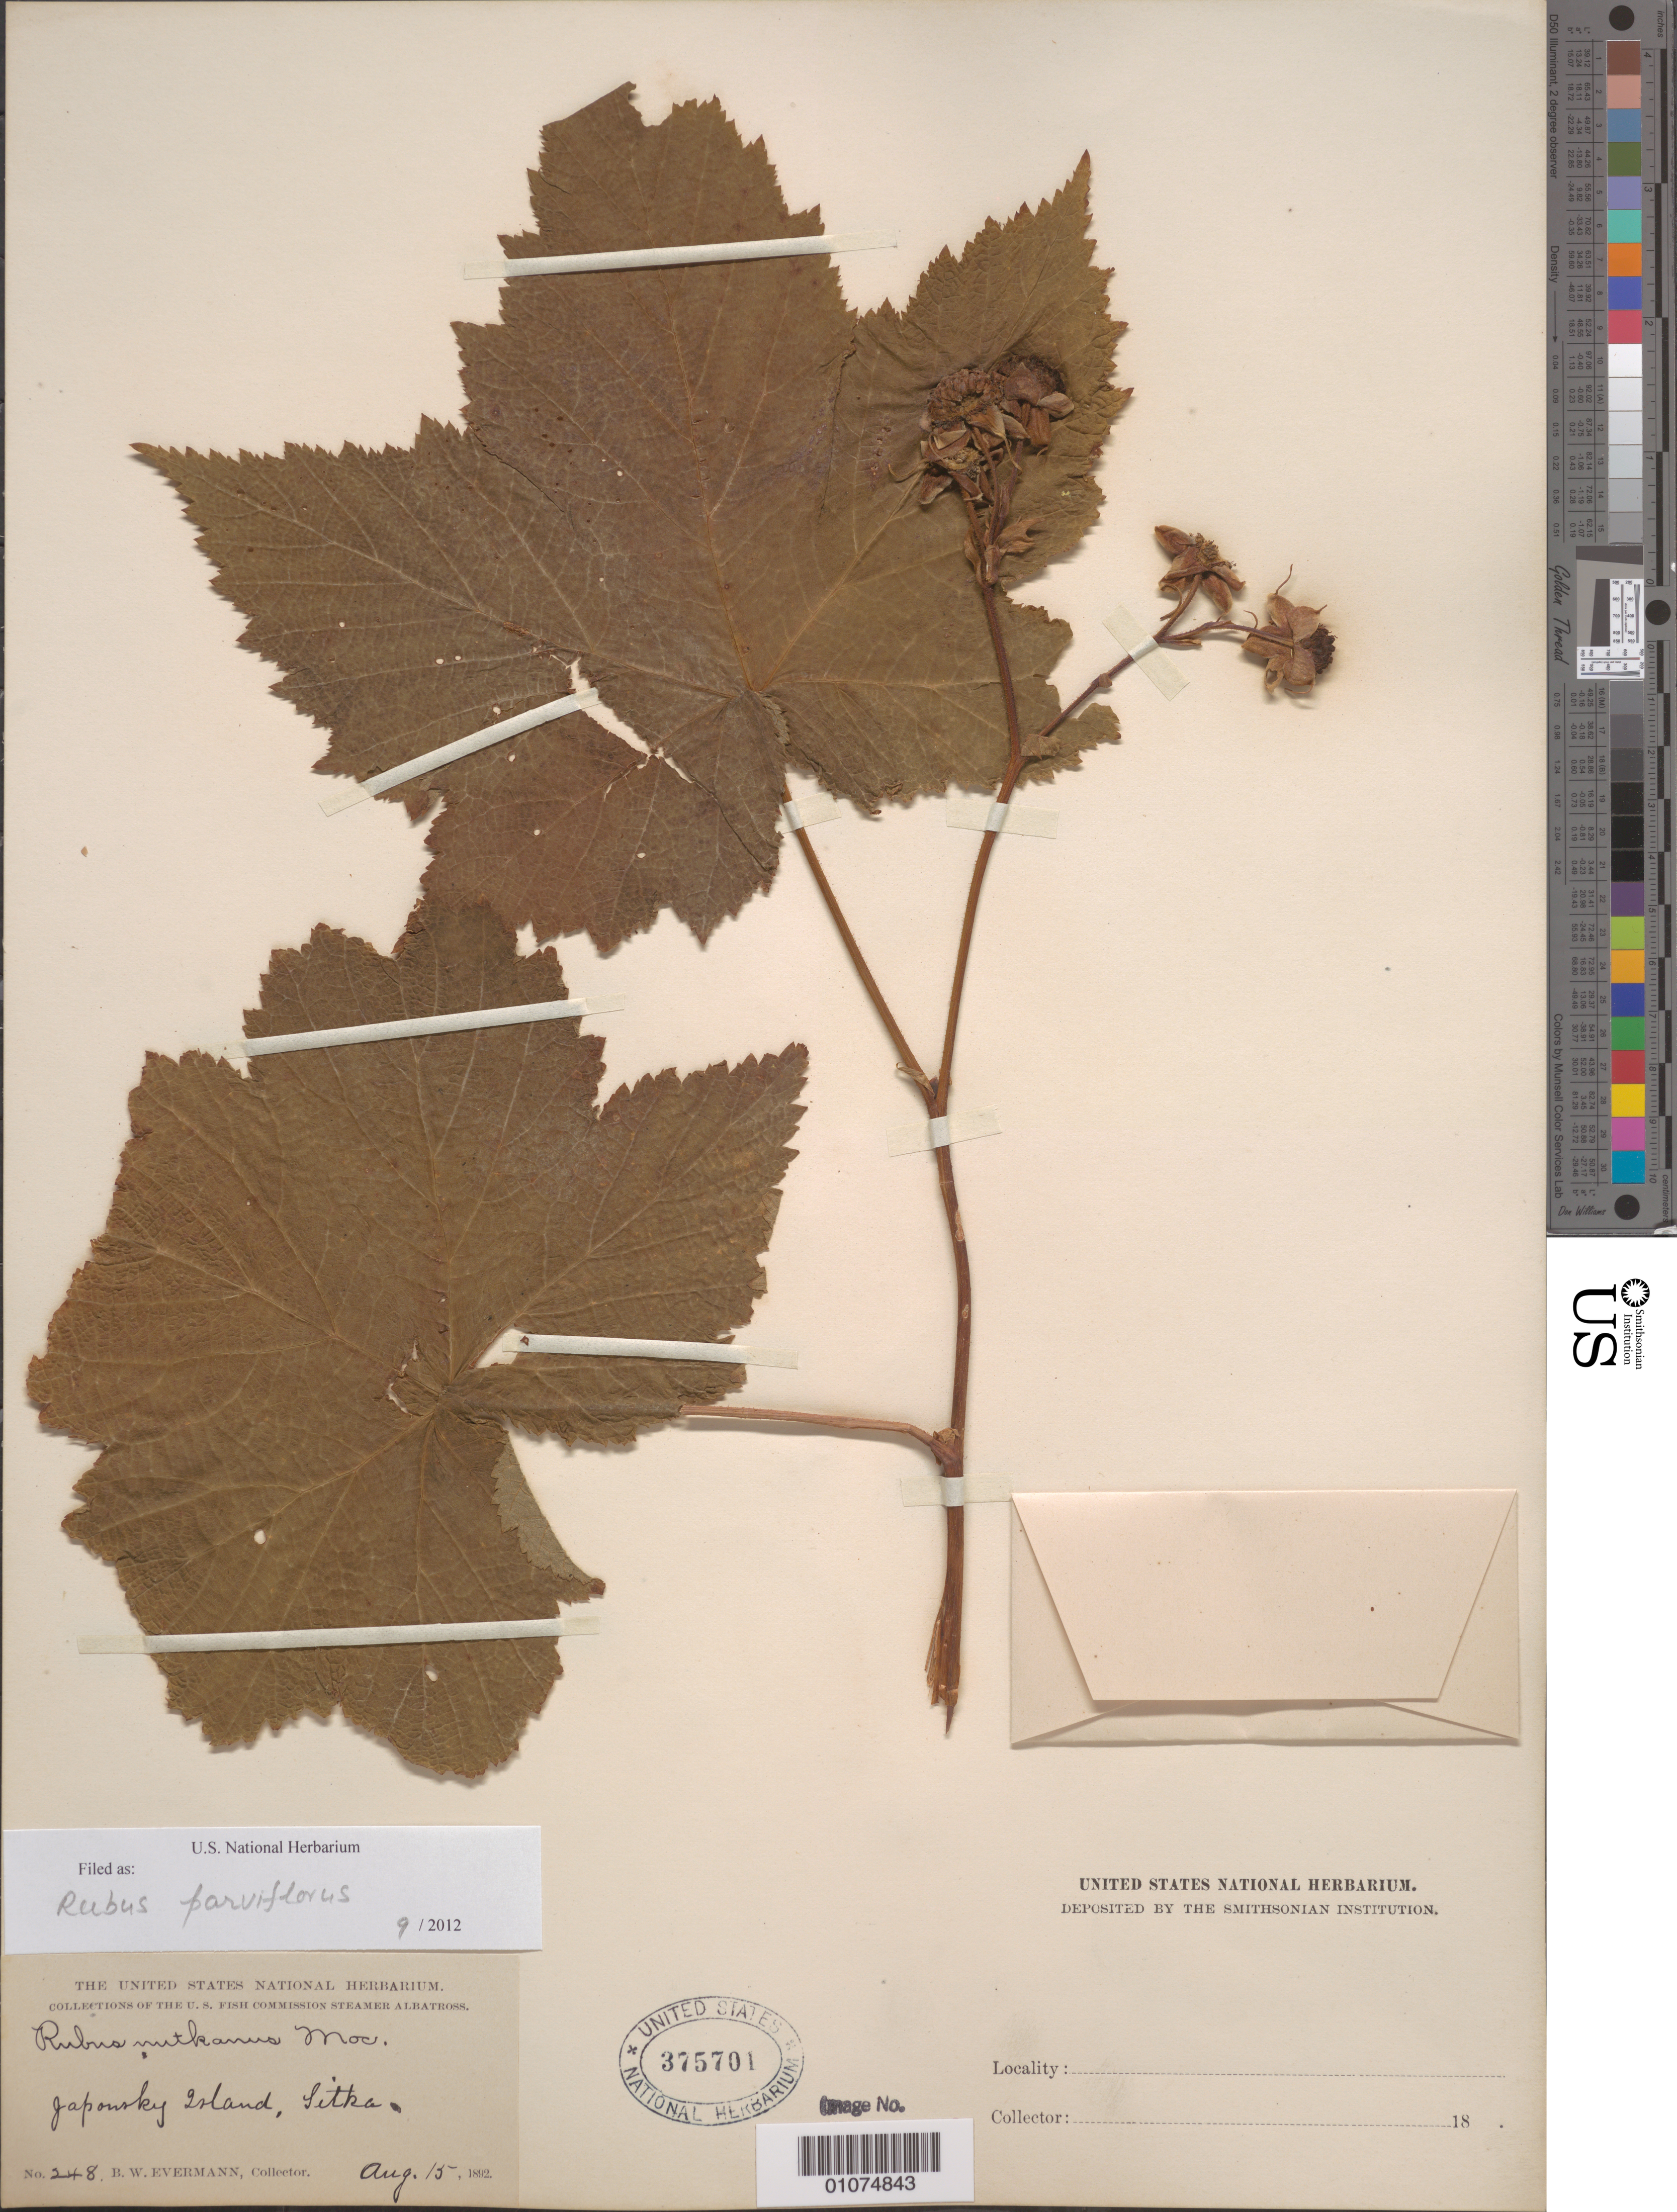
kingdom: Plantae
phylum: Tracheophyta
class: Magnoliopsida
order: Rosales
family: Rosaceae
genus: Rubus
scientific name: Rubus parviflorus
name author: Nutt.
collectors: B. W. Evermann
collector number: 248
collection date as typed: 15 Aug 1892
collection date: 1892-08-15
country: United States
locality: Japonsky Island, Sitka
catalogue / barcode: US 375701